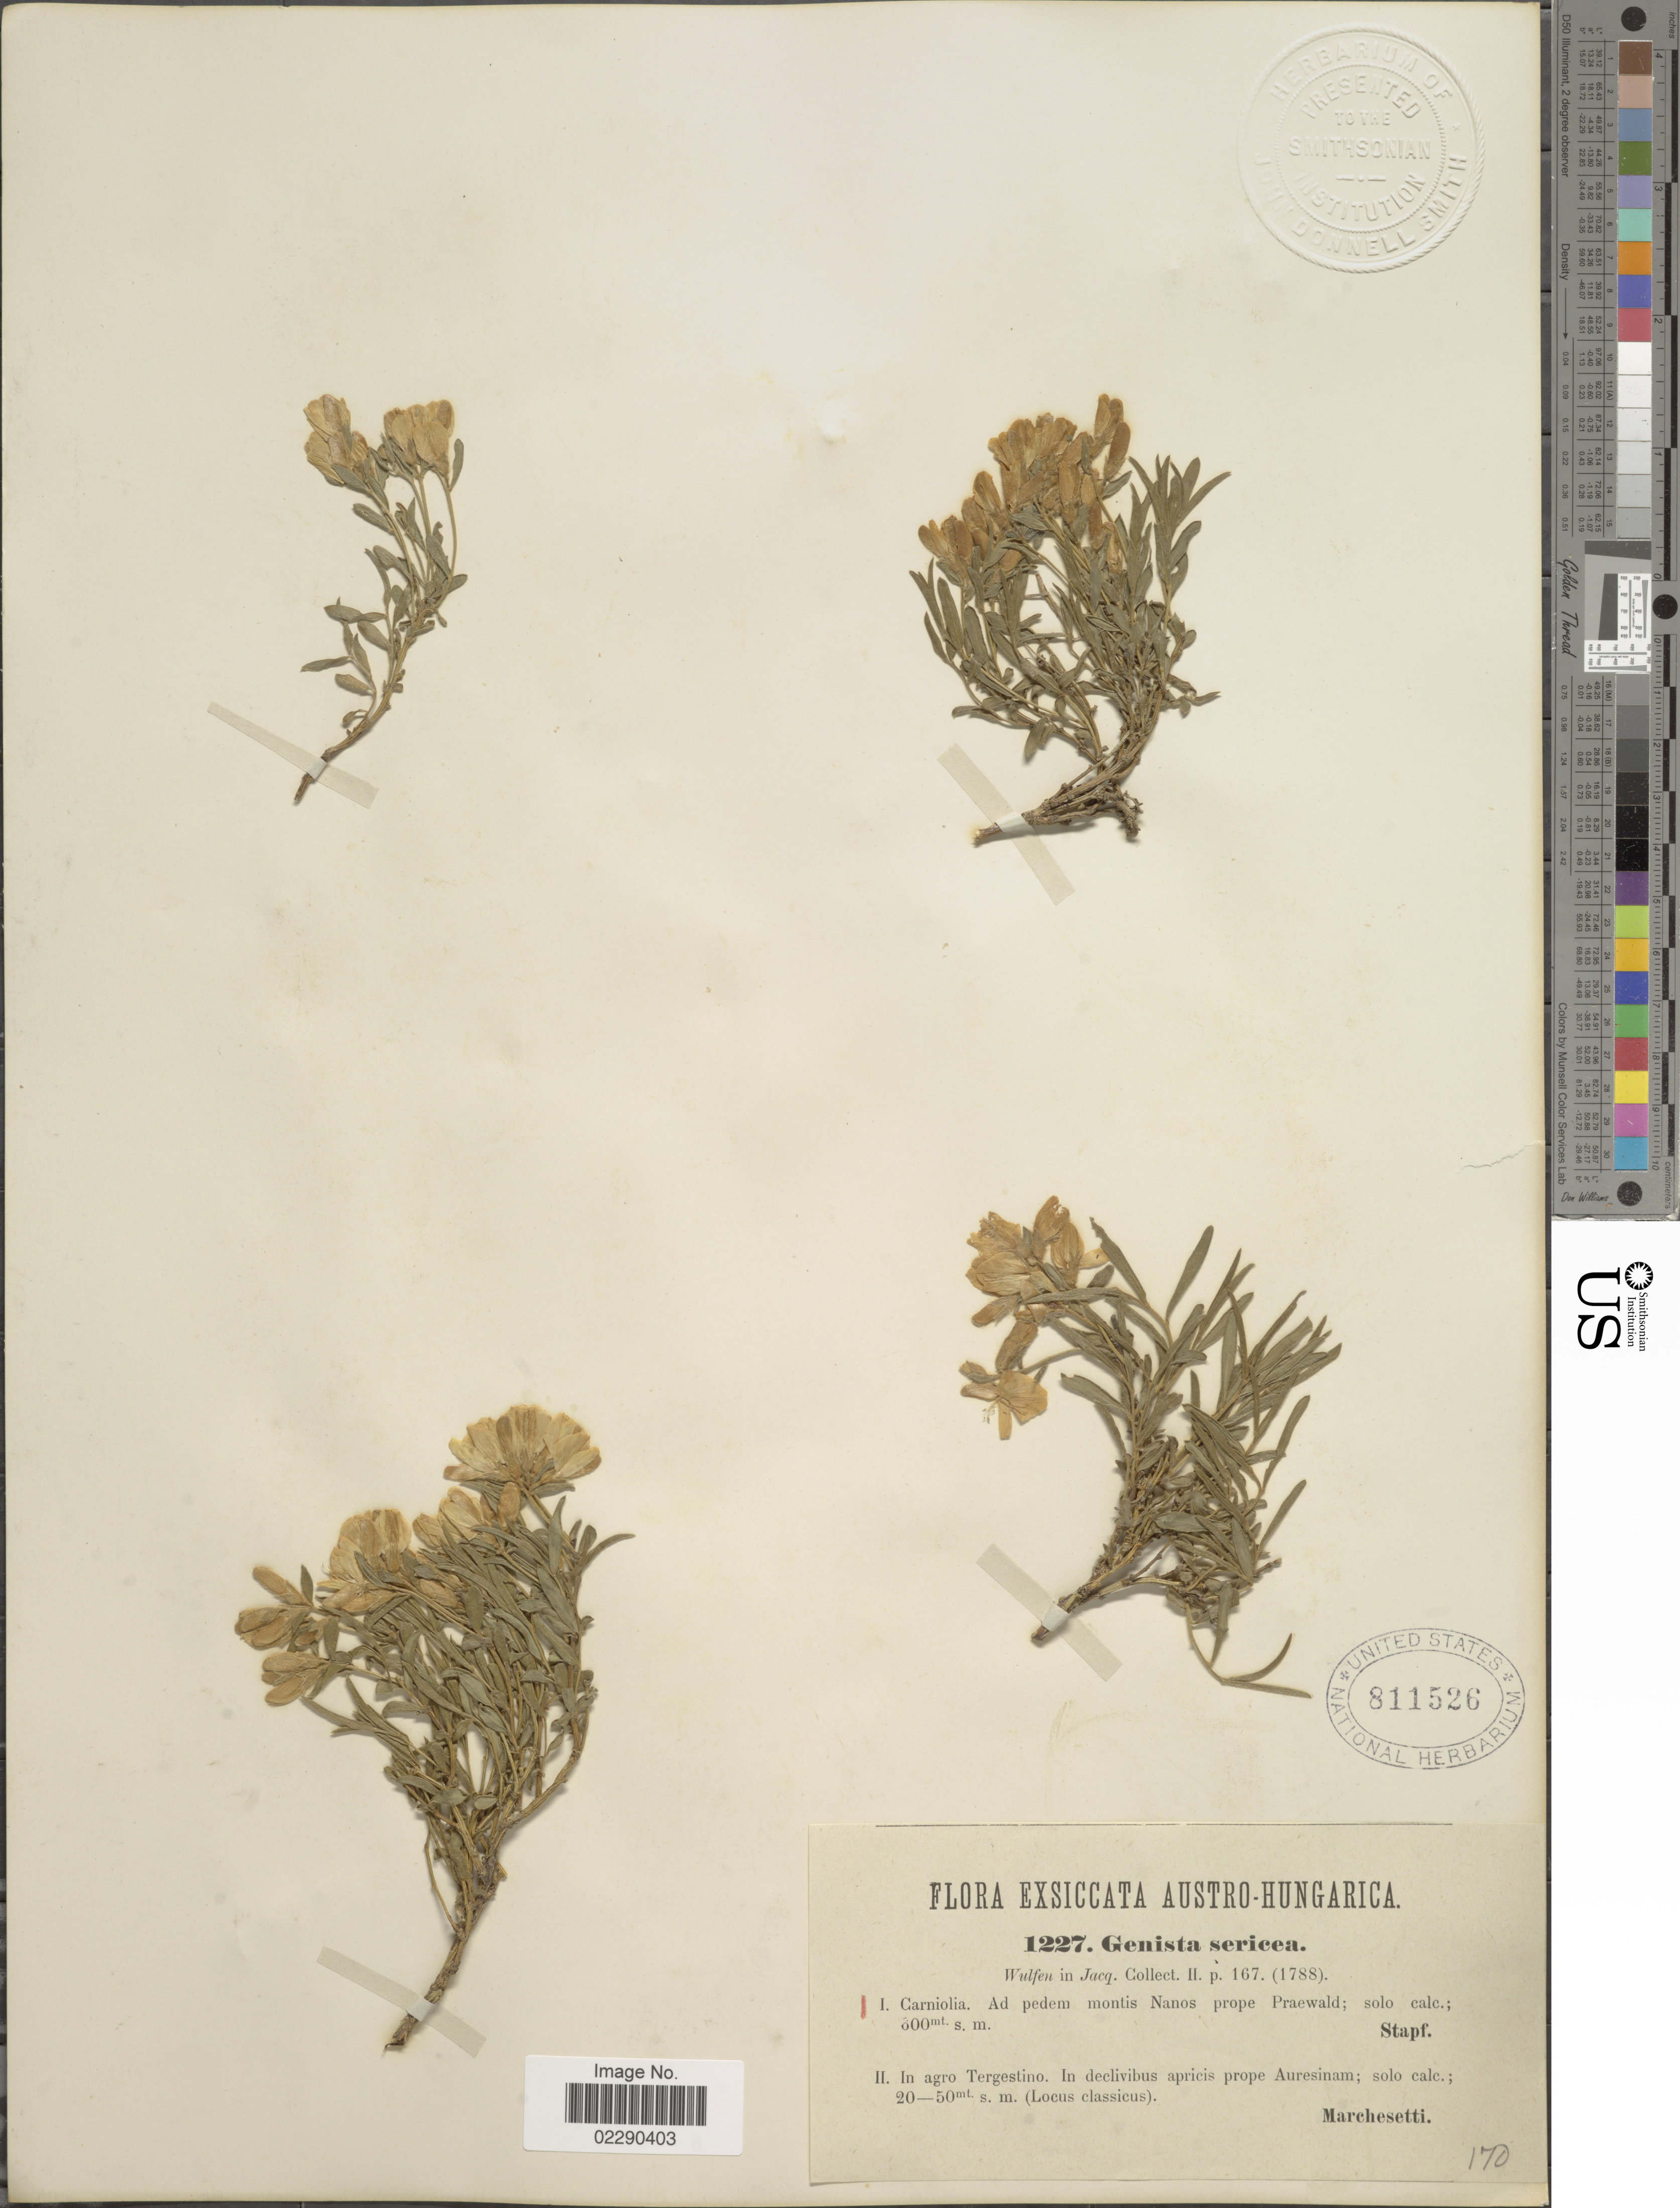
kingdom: Plantae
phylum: Tracheophyta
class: Magnoliopsida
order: Fabales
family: Fabaceae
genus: Genista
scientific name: Genista sericea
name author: Wulfen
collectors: Stapf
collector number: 1227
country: Slovenia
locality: Asutro-Hungarica, Carniolia, montis Nanos prope Praewald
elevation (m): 300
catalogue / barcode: US 811526